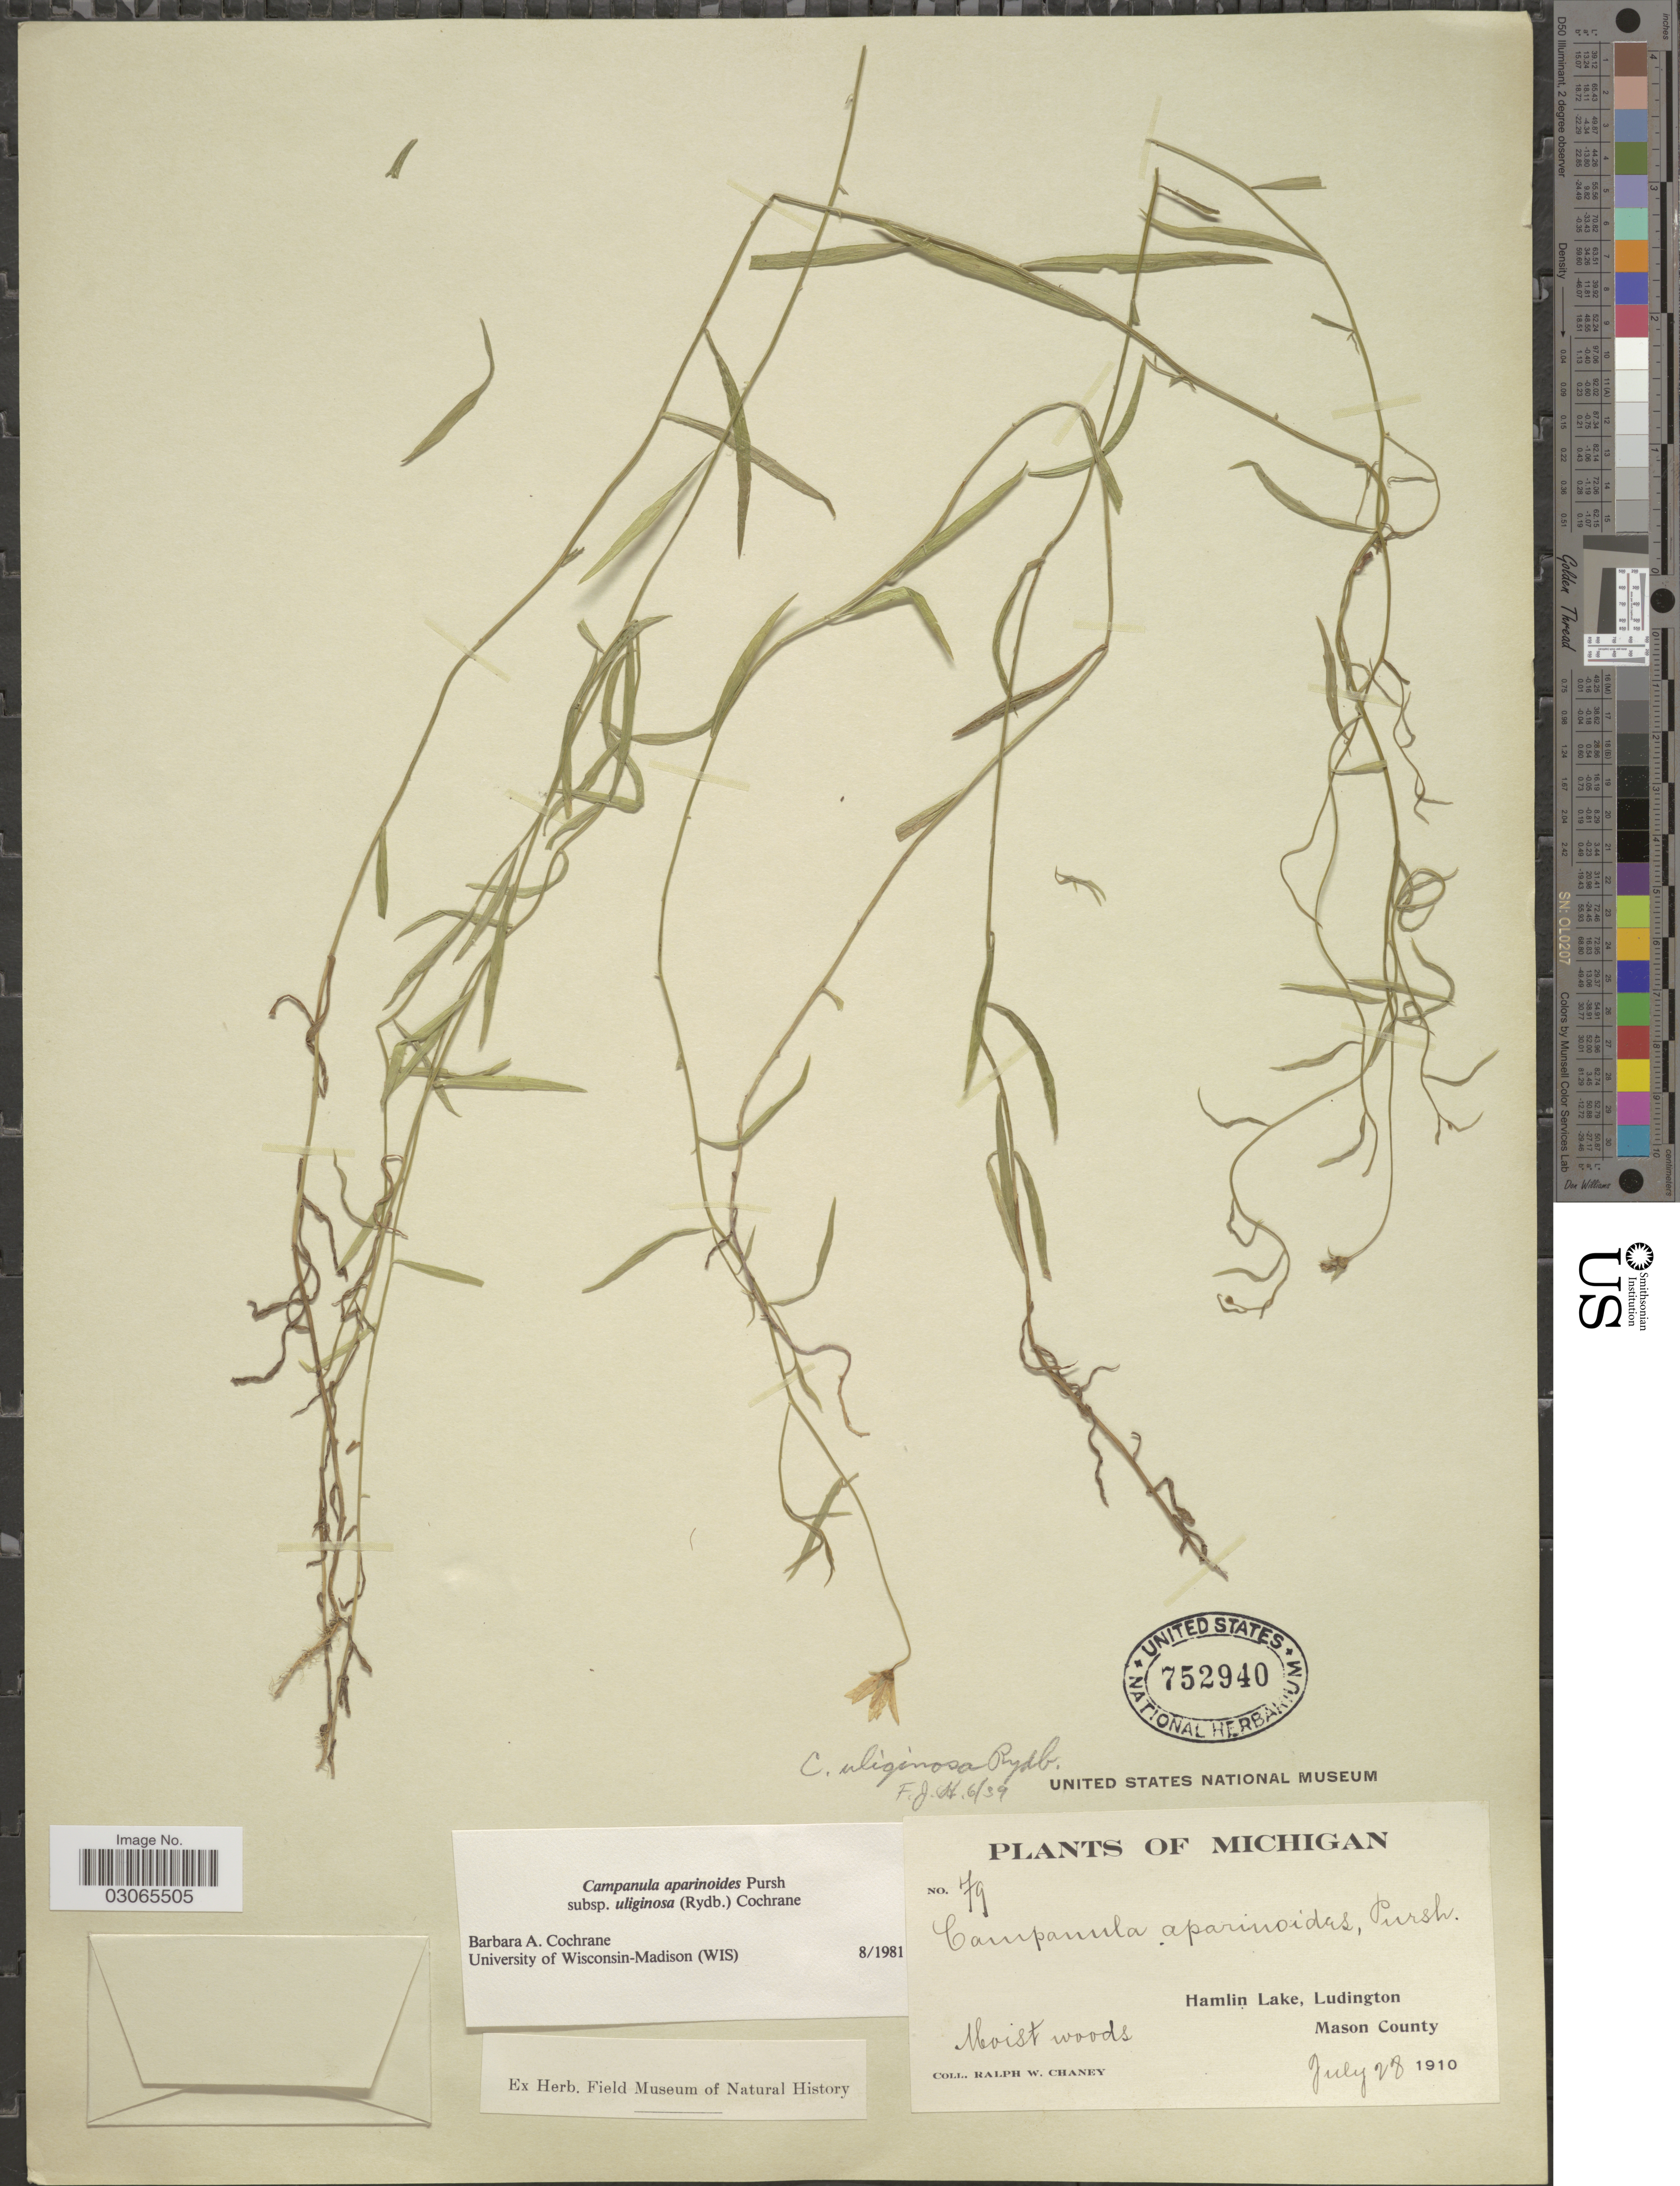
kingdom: Plantae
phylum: Tracheophyta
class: Magnoliopsida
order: Asterales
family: Campanulaceae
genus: Campanula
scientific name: Campanula aparinoides var. uliginosa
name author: (Rydb.) Gleason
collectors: R. Chaney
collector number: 79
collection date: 1910-07-28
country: United States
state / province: Michigan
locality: Hamlin Lake, Ludington. Mason County.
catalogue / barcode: US 752940